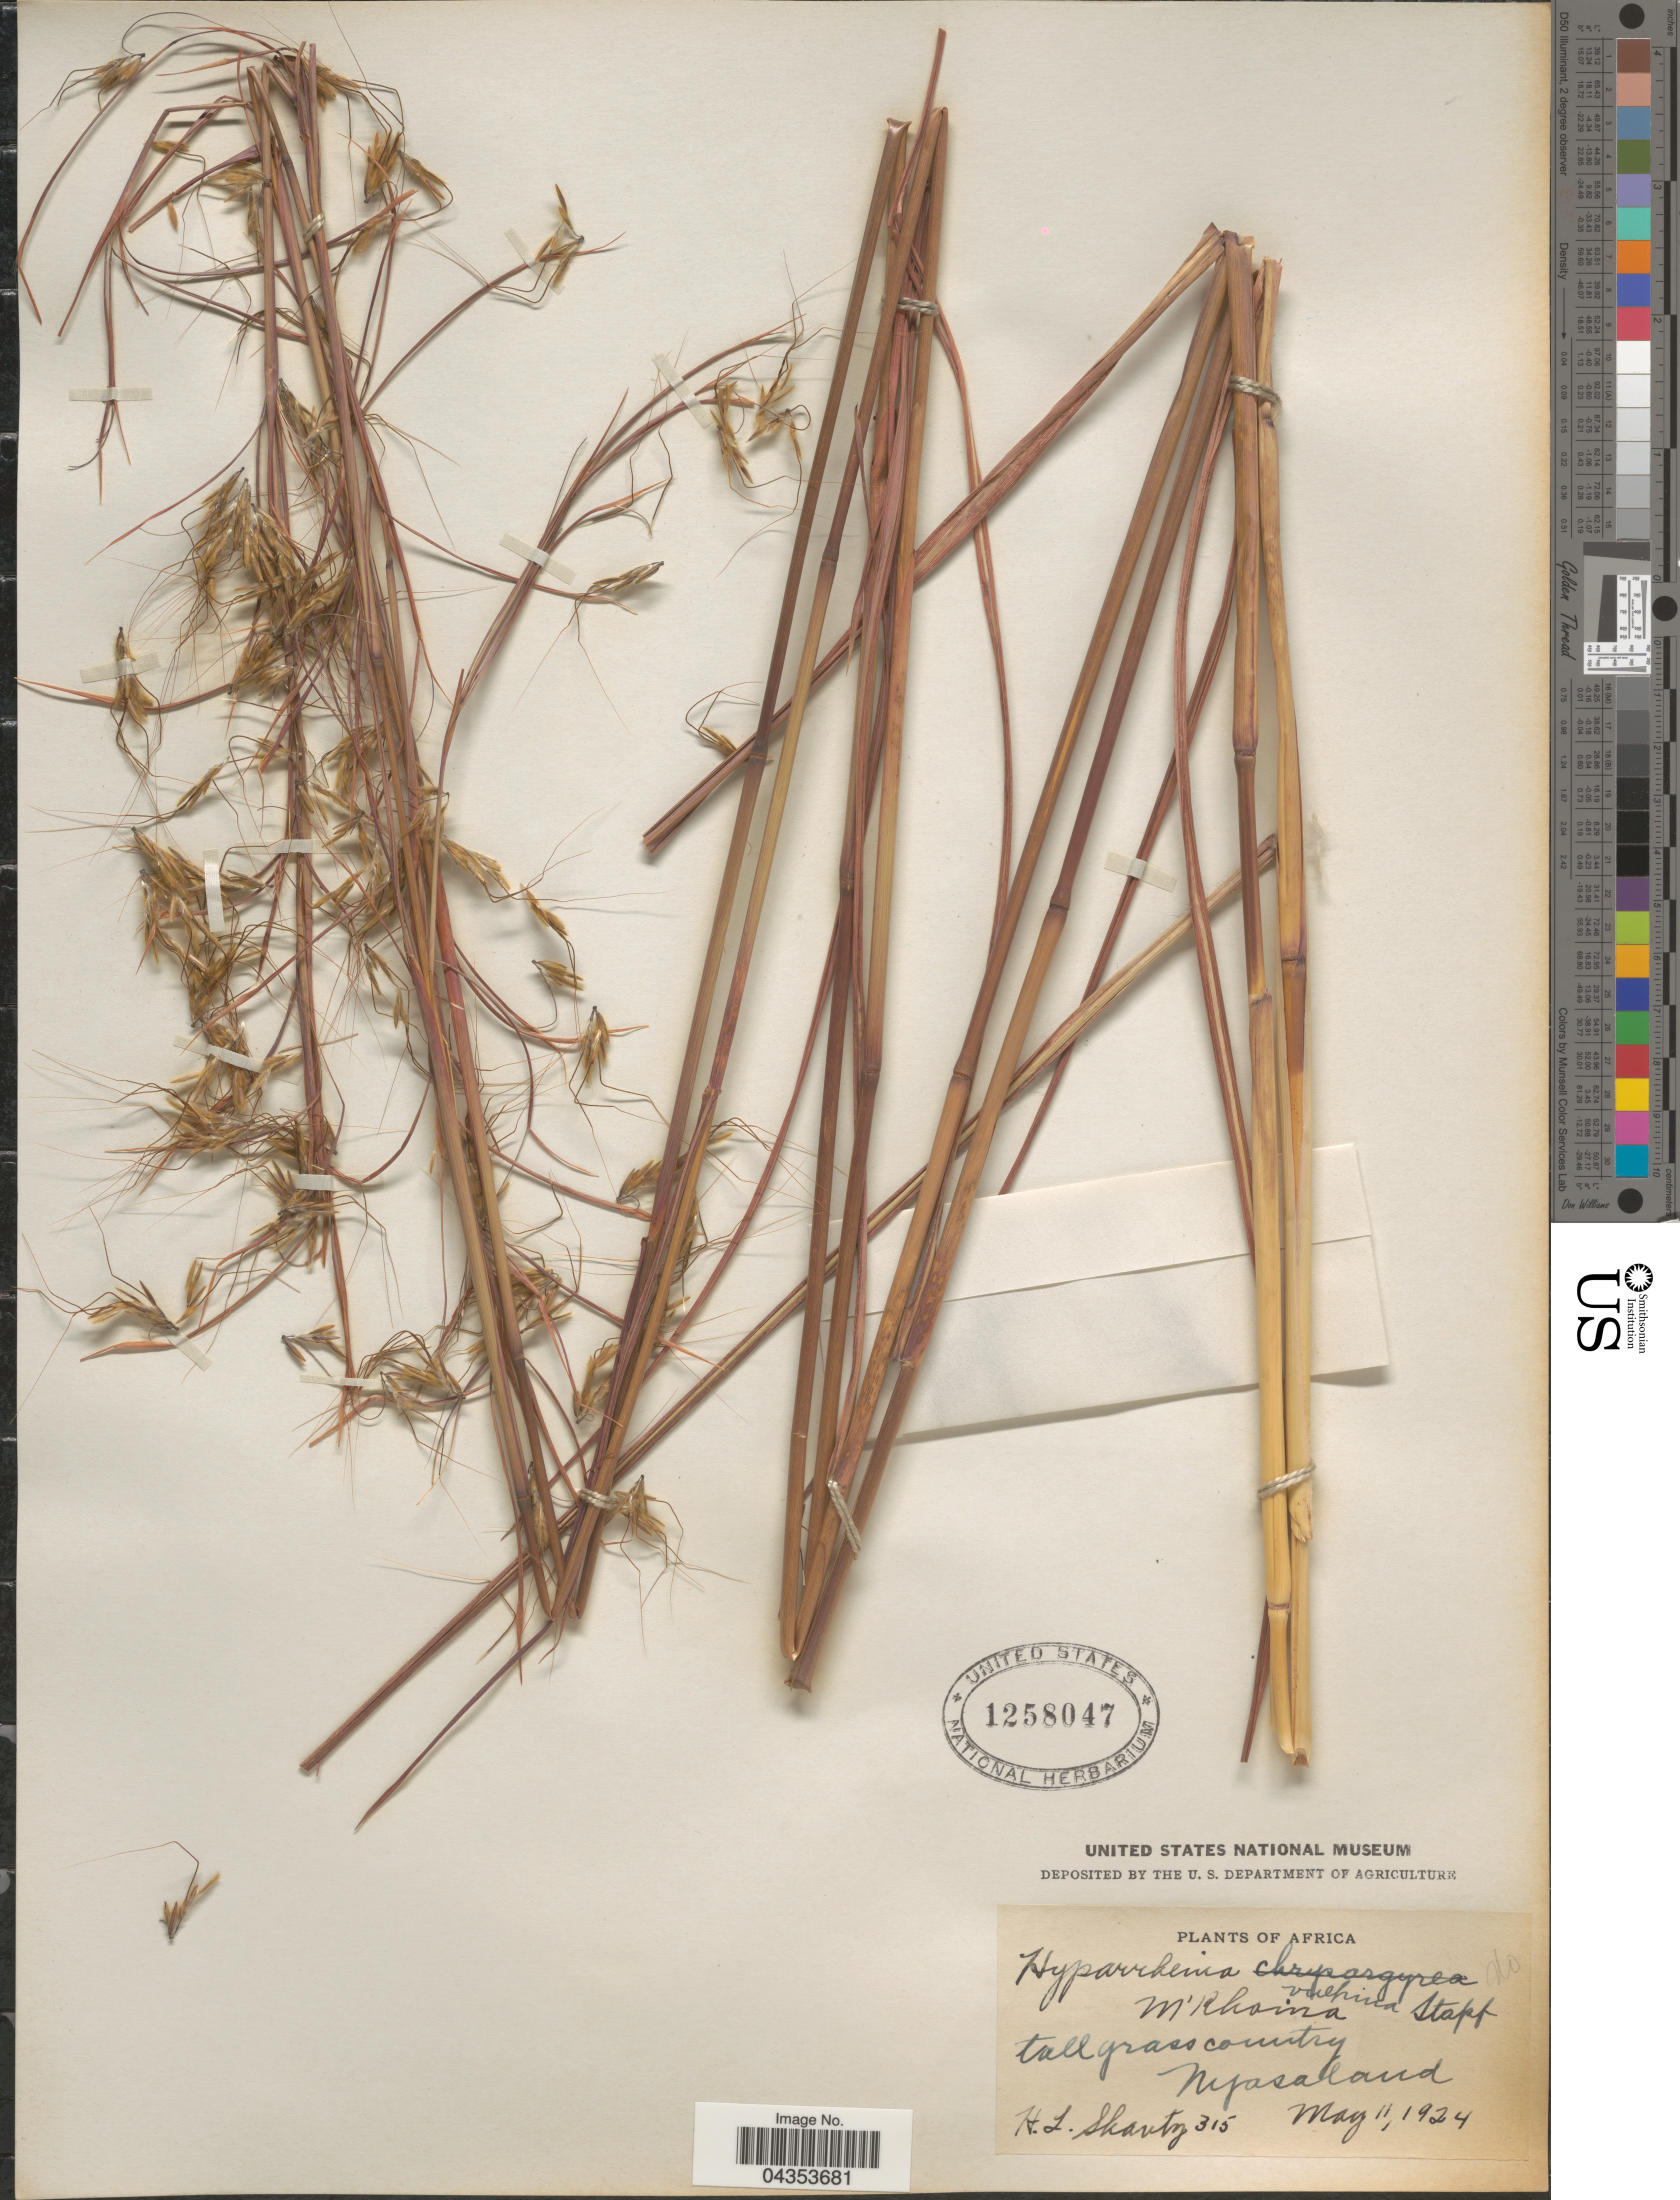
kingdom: Plantae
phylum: Tracheophyta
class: Liliopsida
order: Poales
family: Poaceae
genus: Hyparrhenia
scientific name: Hyparrhenia nyassae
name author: (Rendle) Stapf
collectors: H. Shantz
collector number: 315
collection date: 1924-05-11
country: Malawi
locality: M'Khoma. Nyasaland.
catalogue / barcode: US 1258047